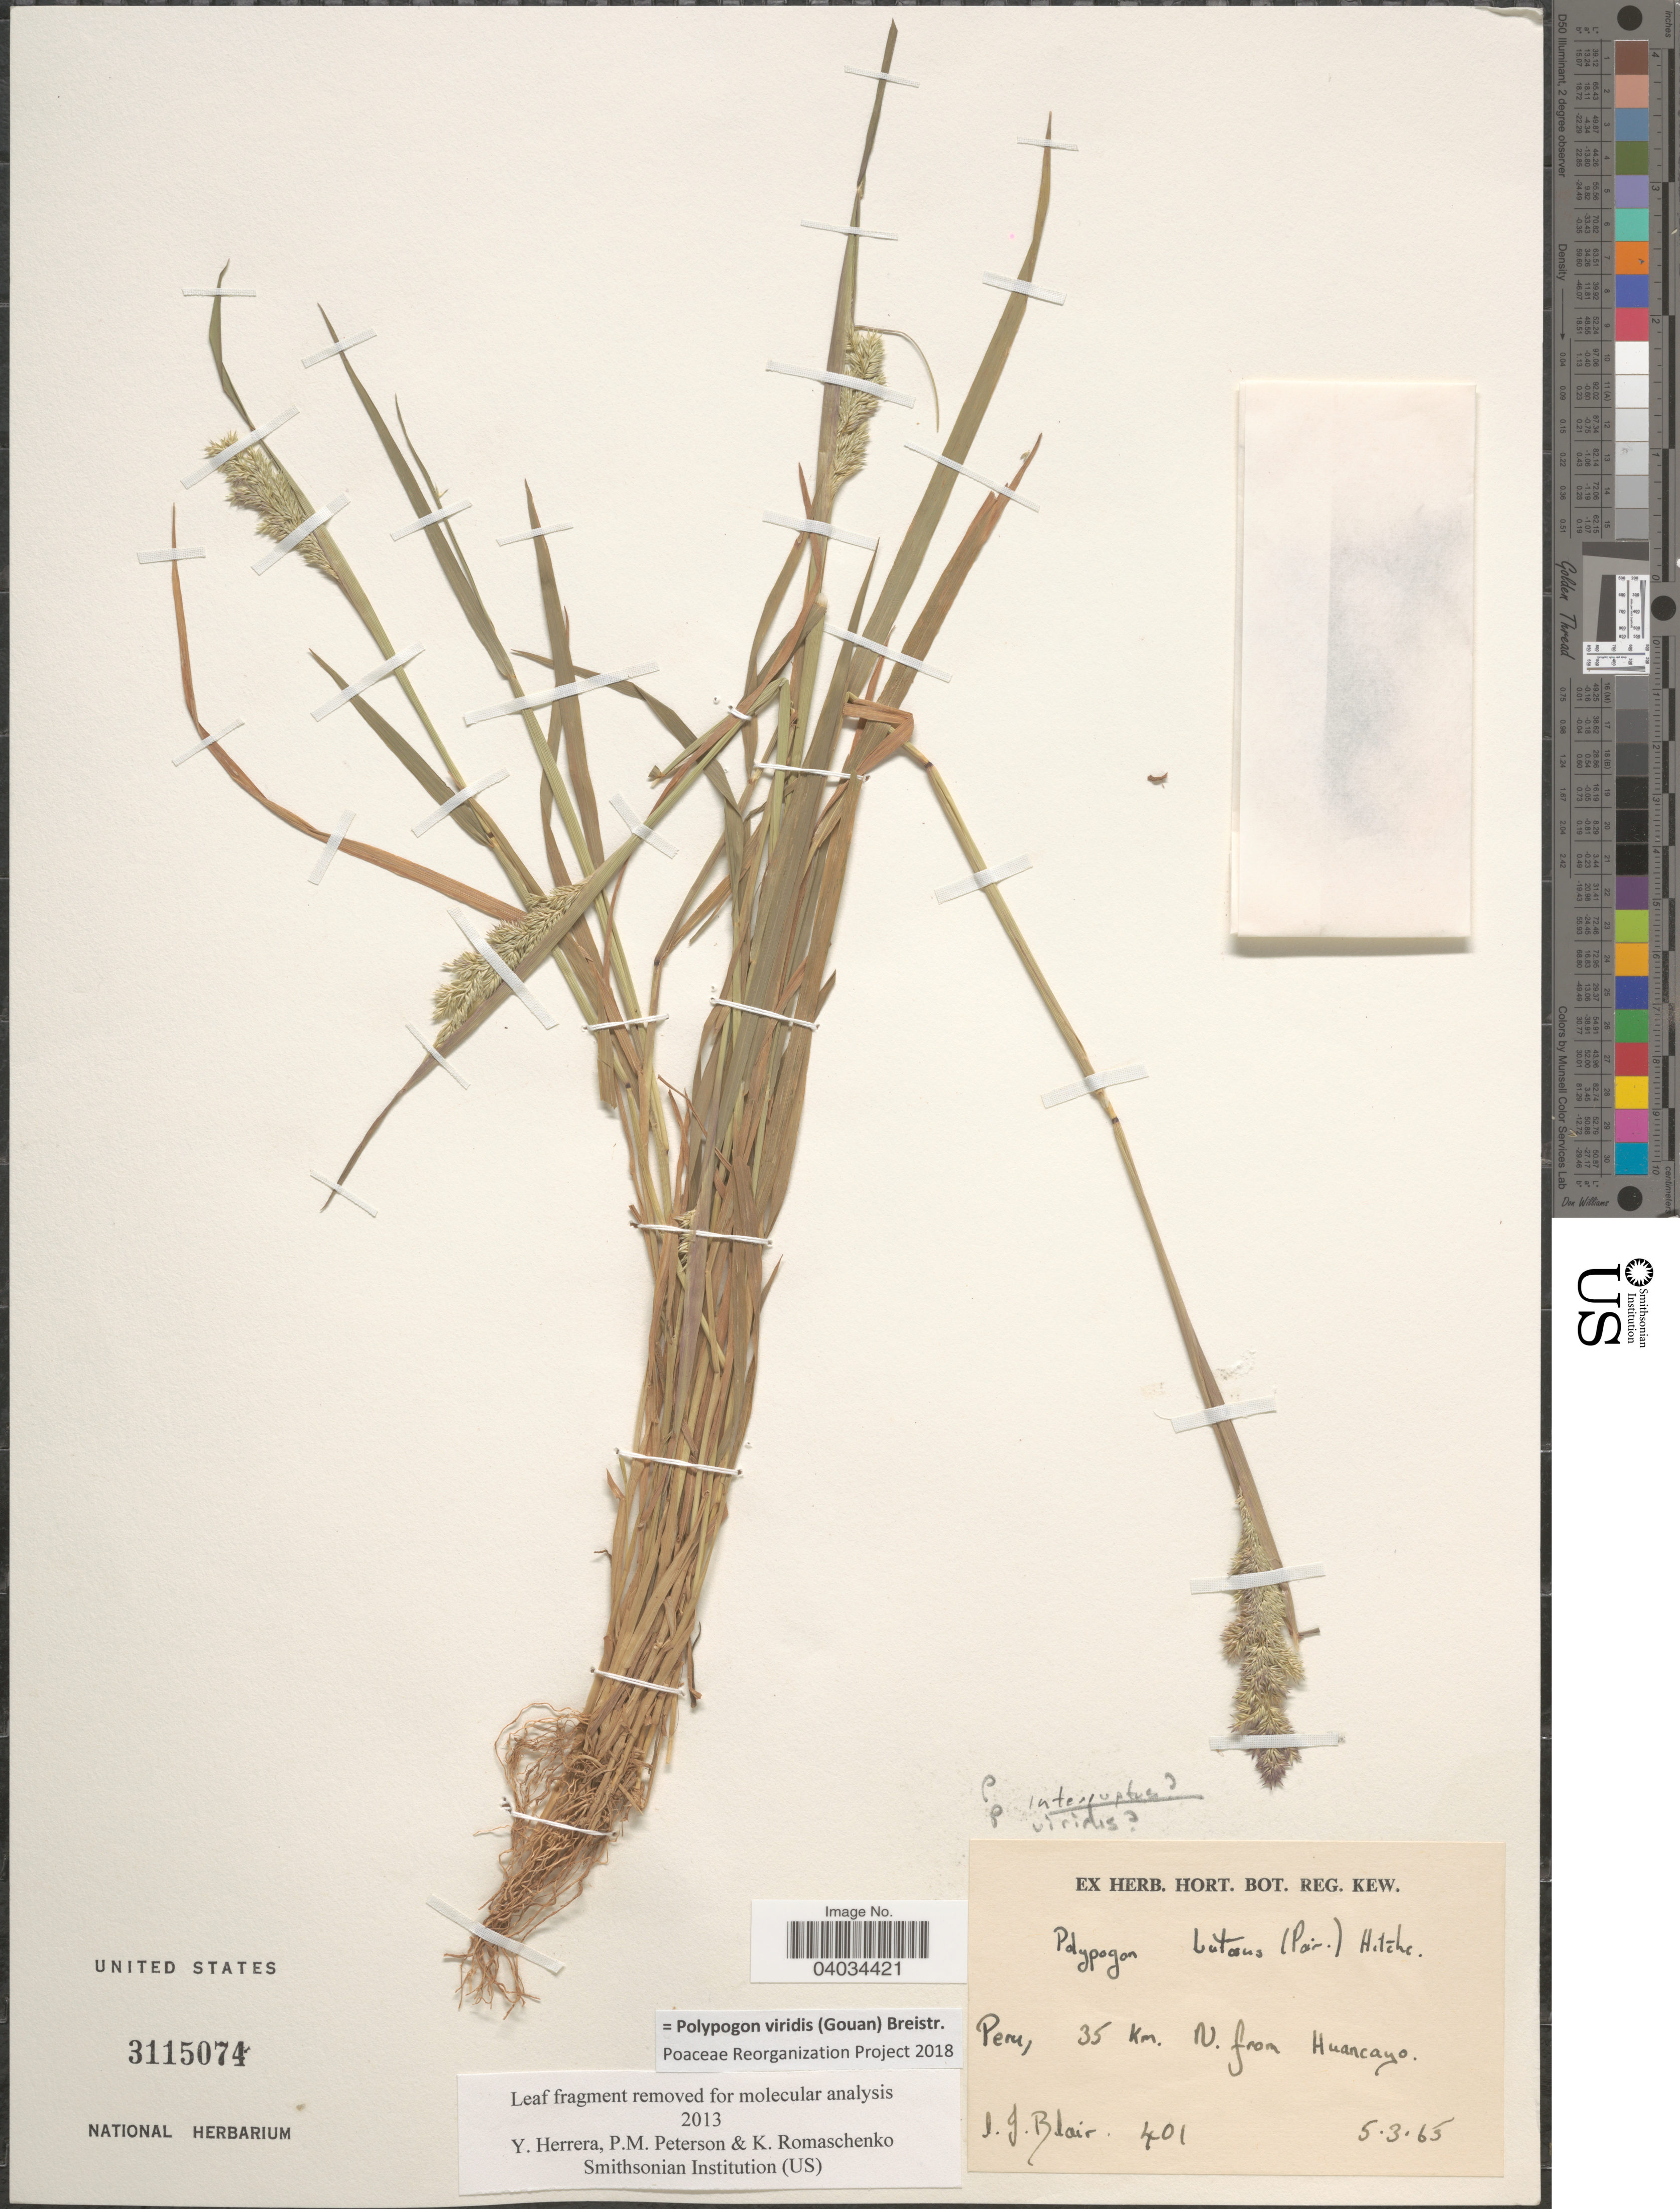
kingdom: Plantae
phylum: Tracheophyta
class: Liliopsida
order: Poales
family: Poaceae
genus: Polypogon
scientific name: Polypogon viridis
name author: (Gouan) Breistroffer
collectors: T. Blair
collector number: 401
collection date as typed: Transcribed d/m/y: 5/3/65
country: Peru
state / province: Junín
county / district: Huancayo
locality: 35 km. N. from Huancayo.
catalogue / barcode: US 3115074